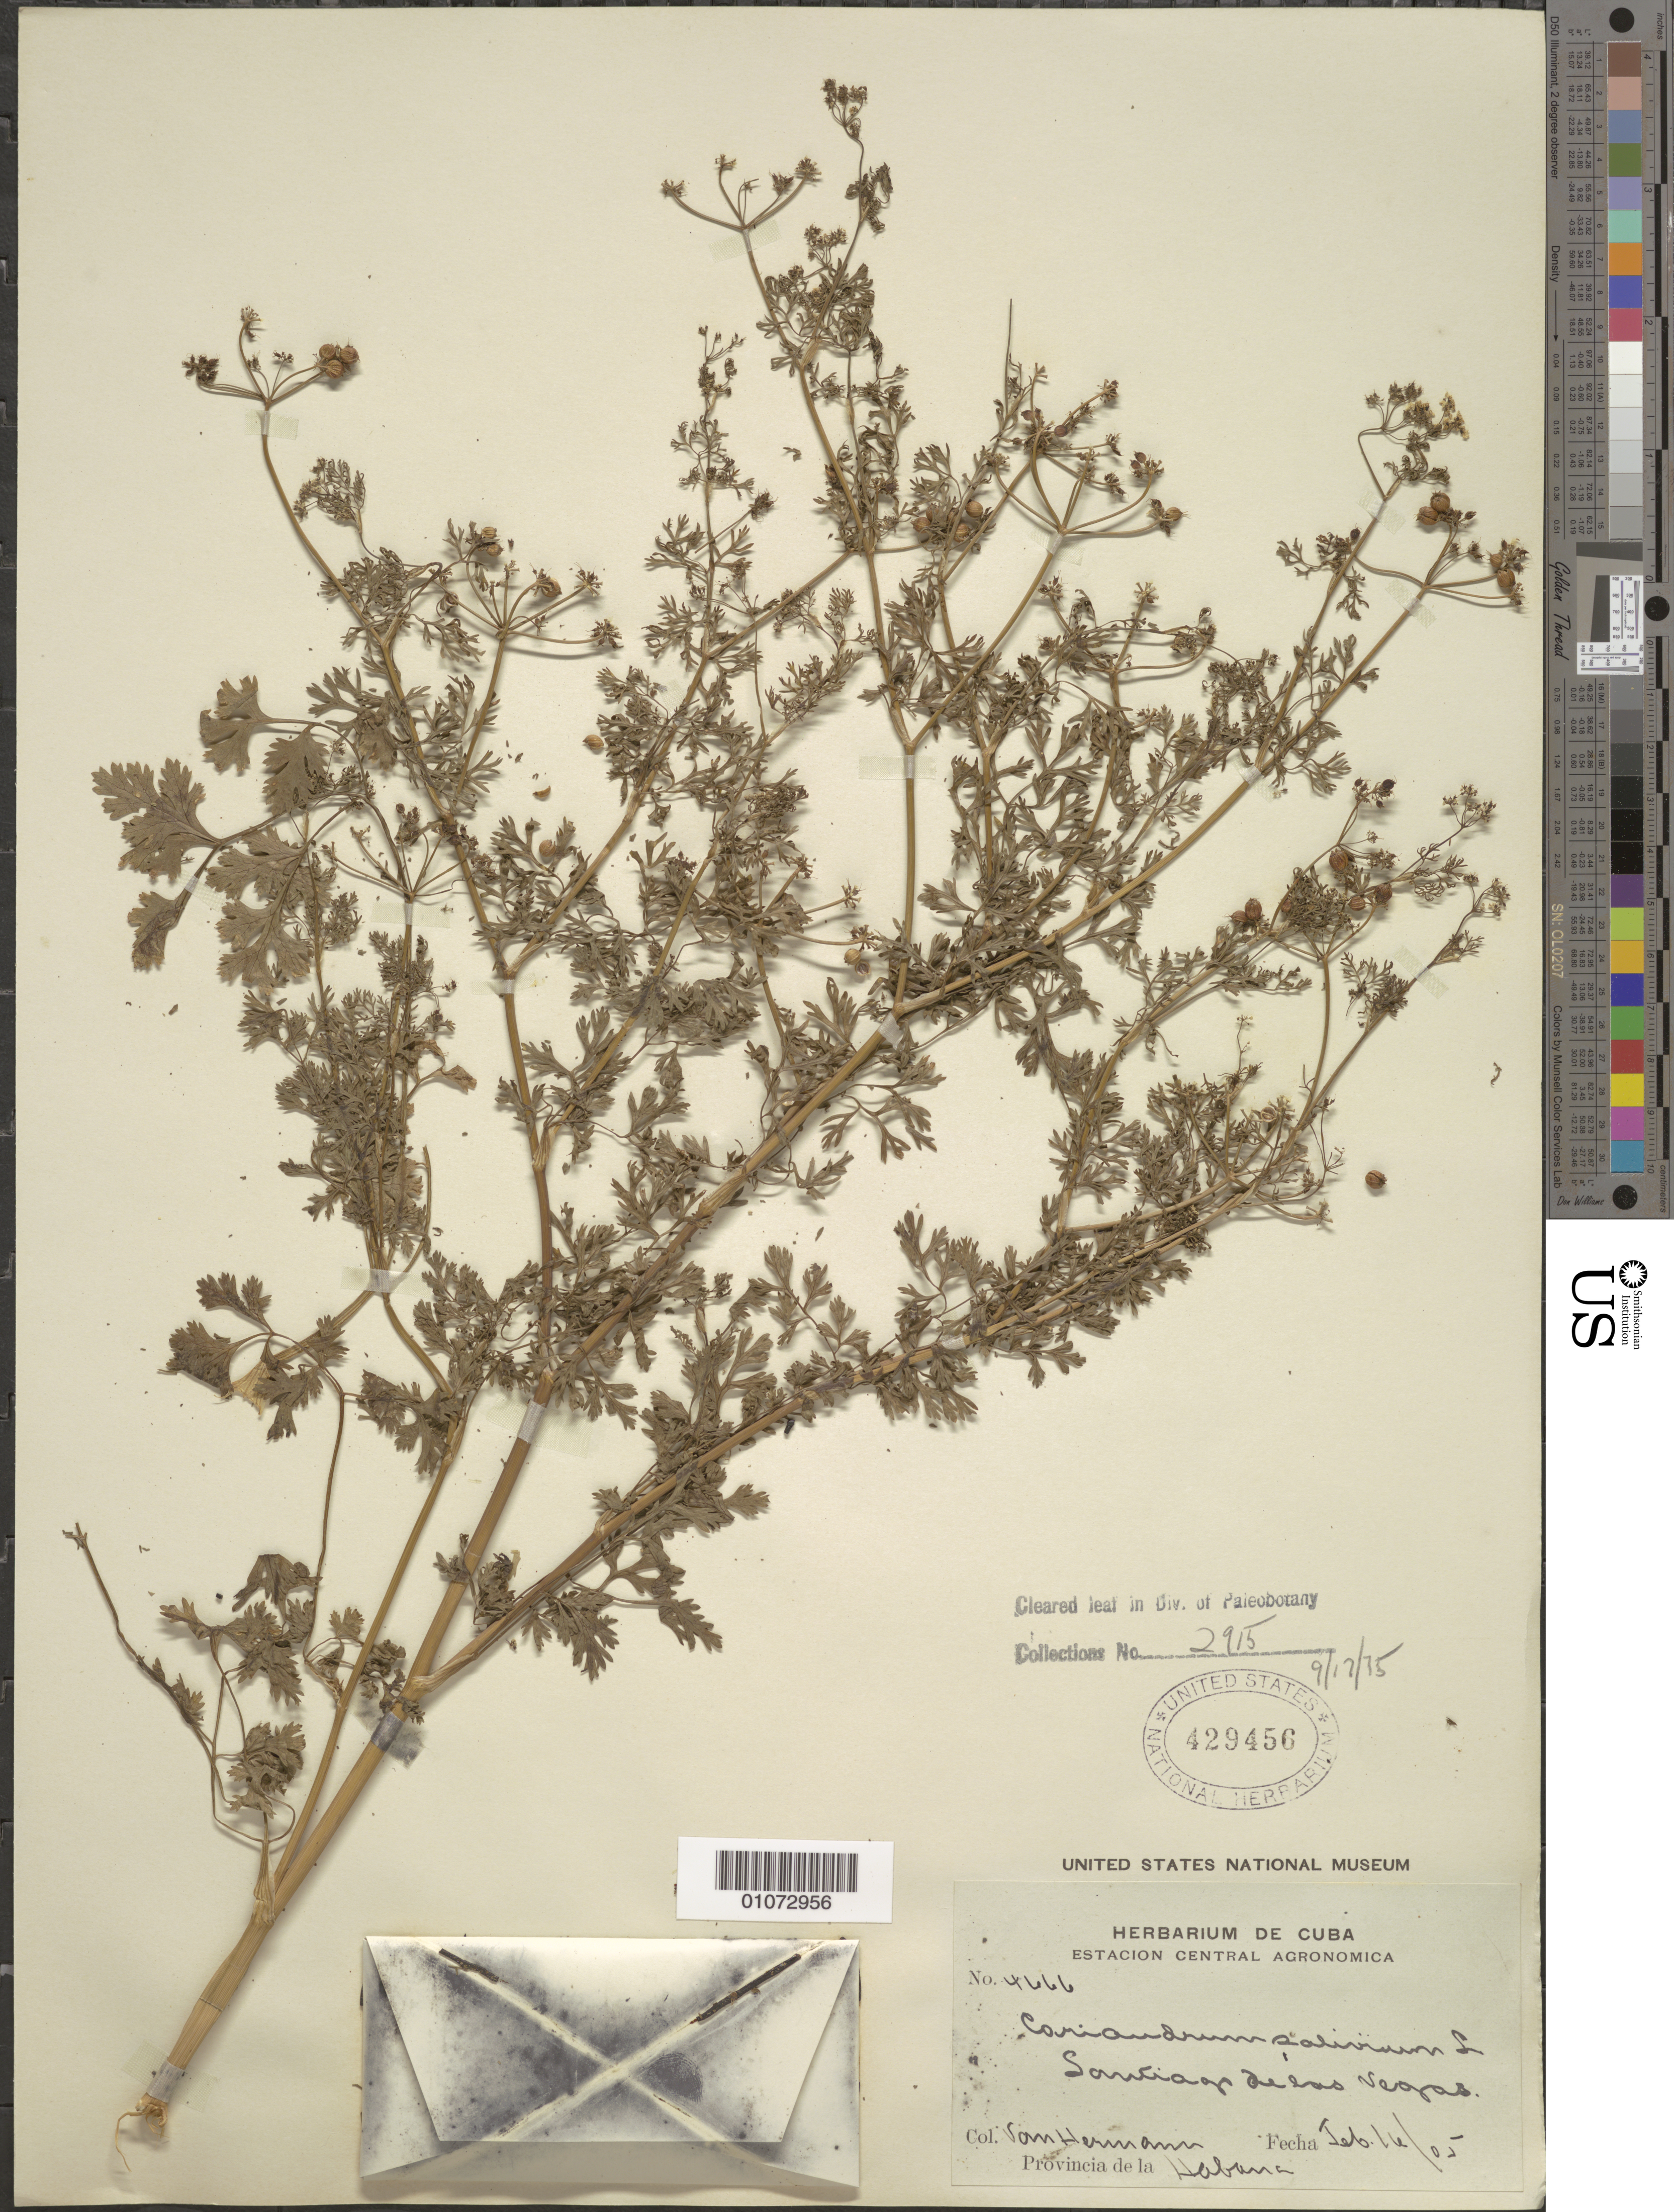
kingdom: Plantae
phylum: Tracheophyta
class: Magnoliopsida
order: Apiales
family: Apiaceae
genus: Coriandrum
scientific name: Coriandrum sativum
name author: L.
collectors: H. A. Van Hermann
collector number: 4666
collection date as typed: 16 Feb 1905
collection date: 1905-02-16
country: Cuba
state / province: La Habana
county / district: Municipio Boyeros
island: Cuba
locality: Santiago de las Vegas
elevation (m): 97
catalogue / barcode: US 429456